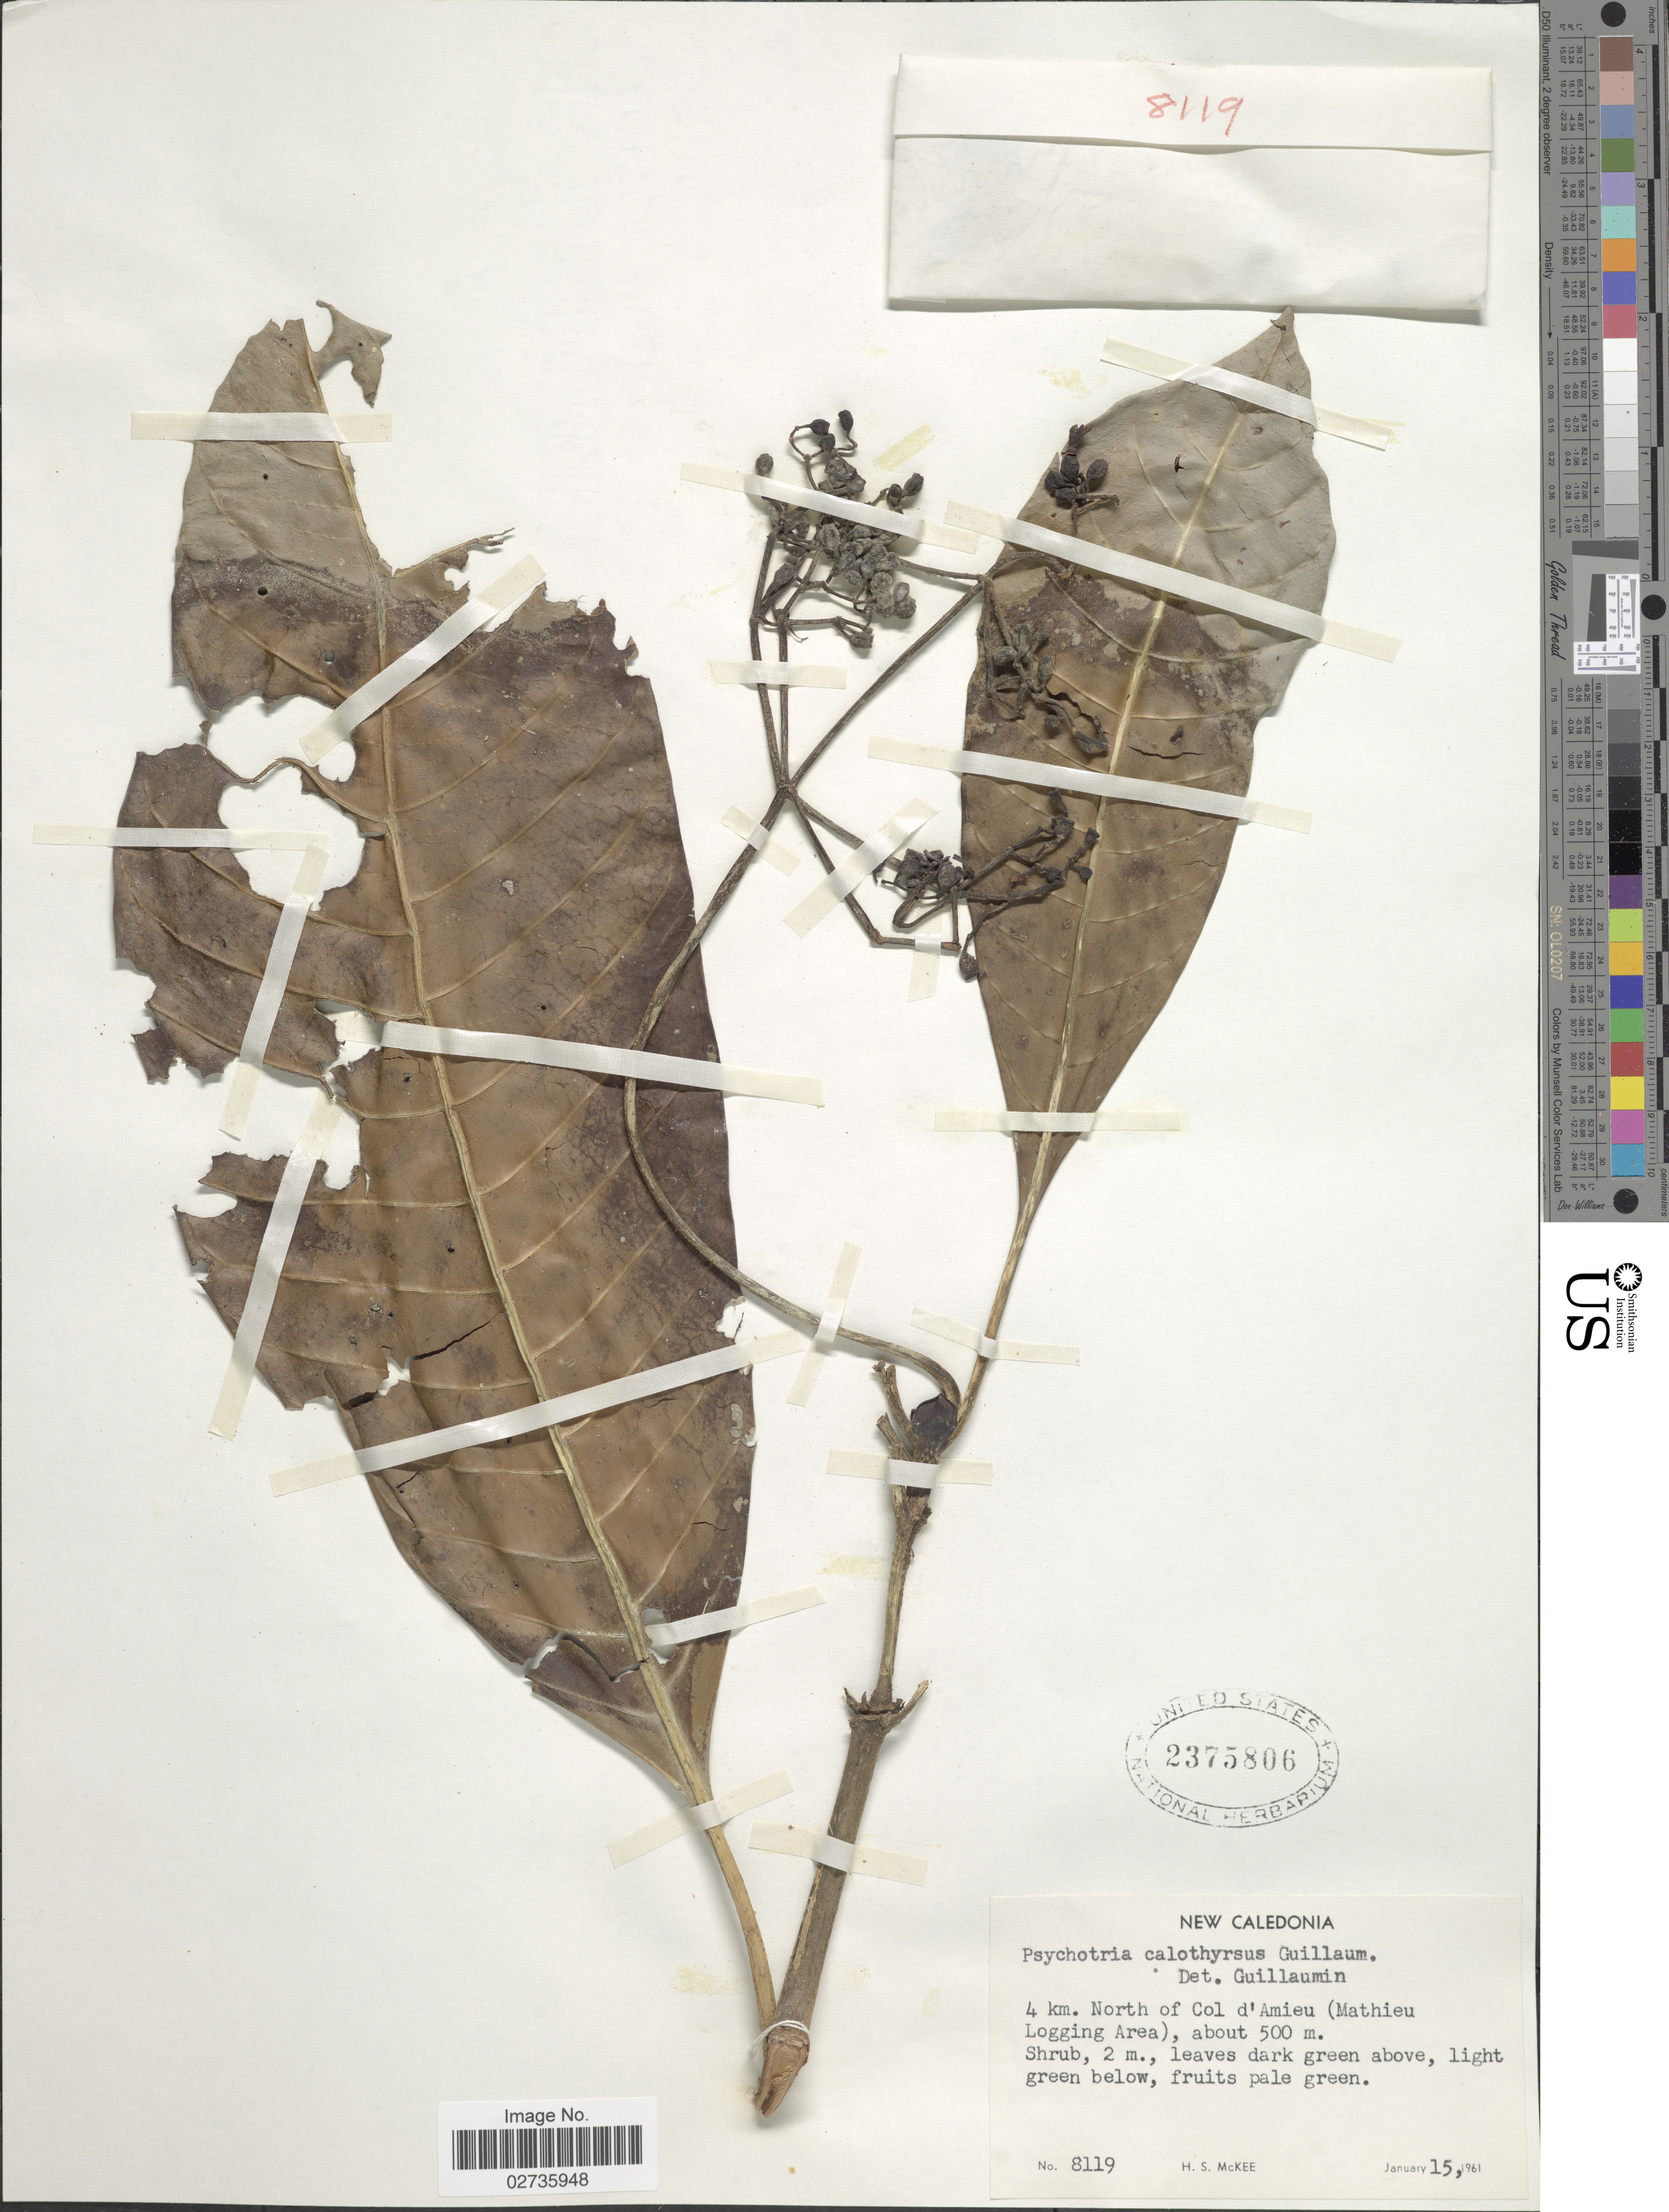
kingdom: Plantae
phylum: Tracheophyta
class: Magnoliopsida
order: Gentianales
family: Rubiaceae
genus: Psychotria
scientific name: Psychotria calothyrsus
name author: (Baill.) Guillaumin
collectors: H. S. McKee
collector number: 8119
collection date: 1961-01-15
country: New Caledonia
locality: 4 km North of Col d'Amieu (Mathieu Logging Area)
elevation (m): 500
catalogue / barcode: US 2375806